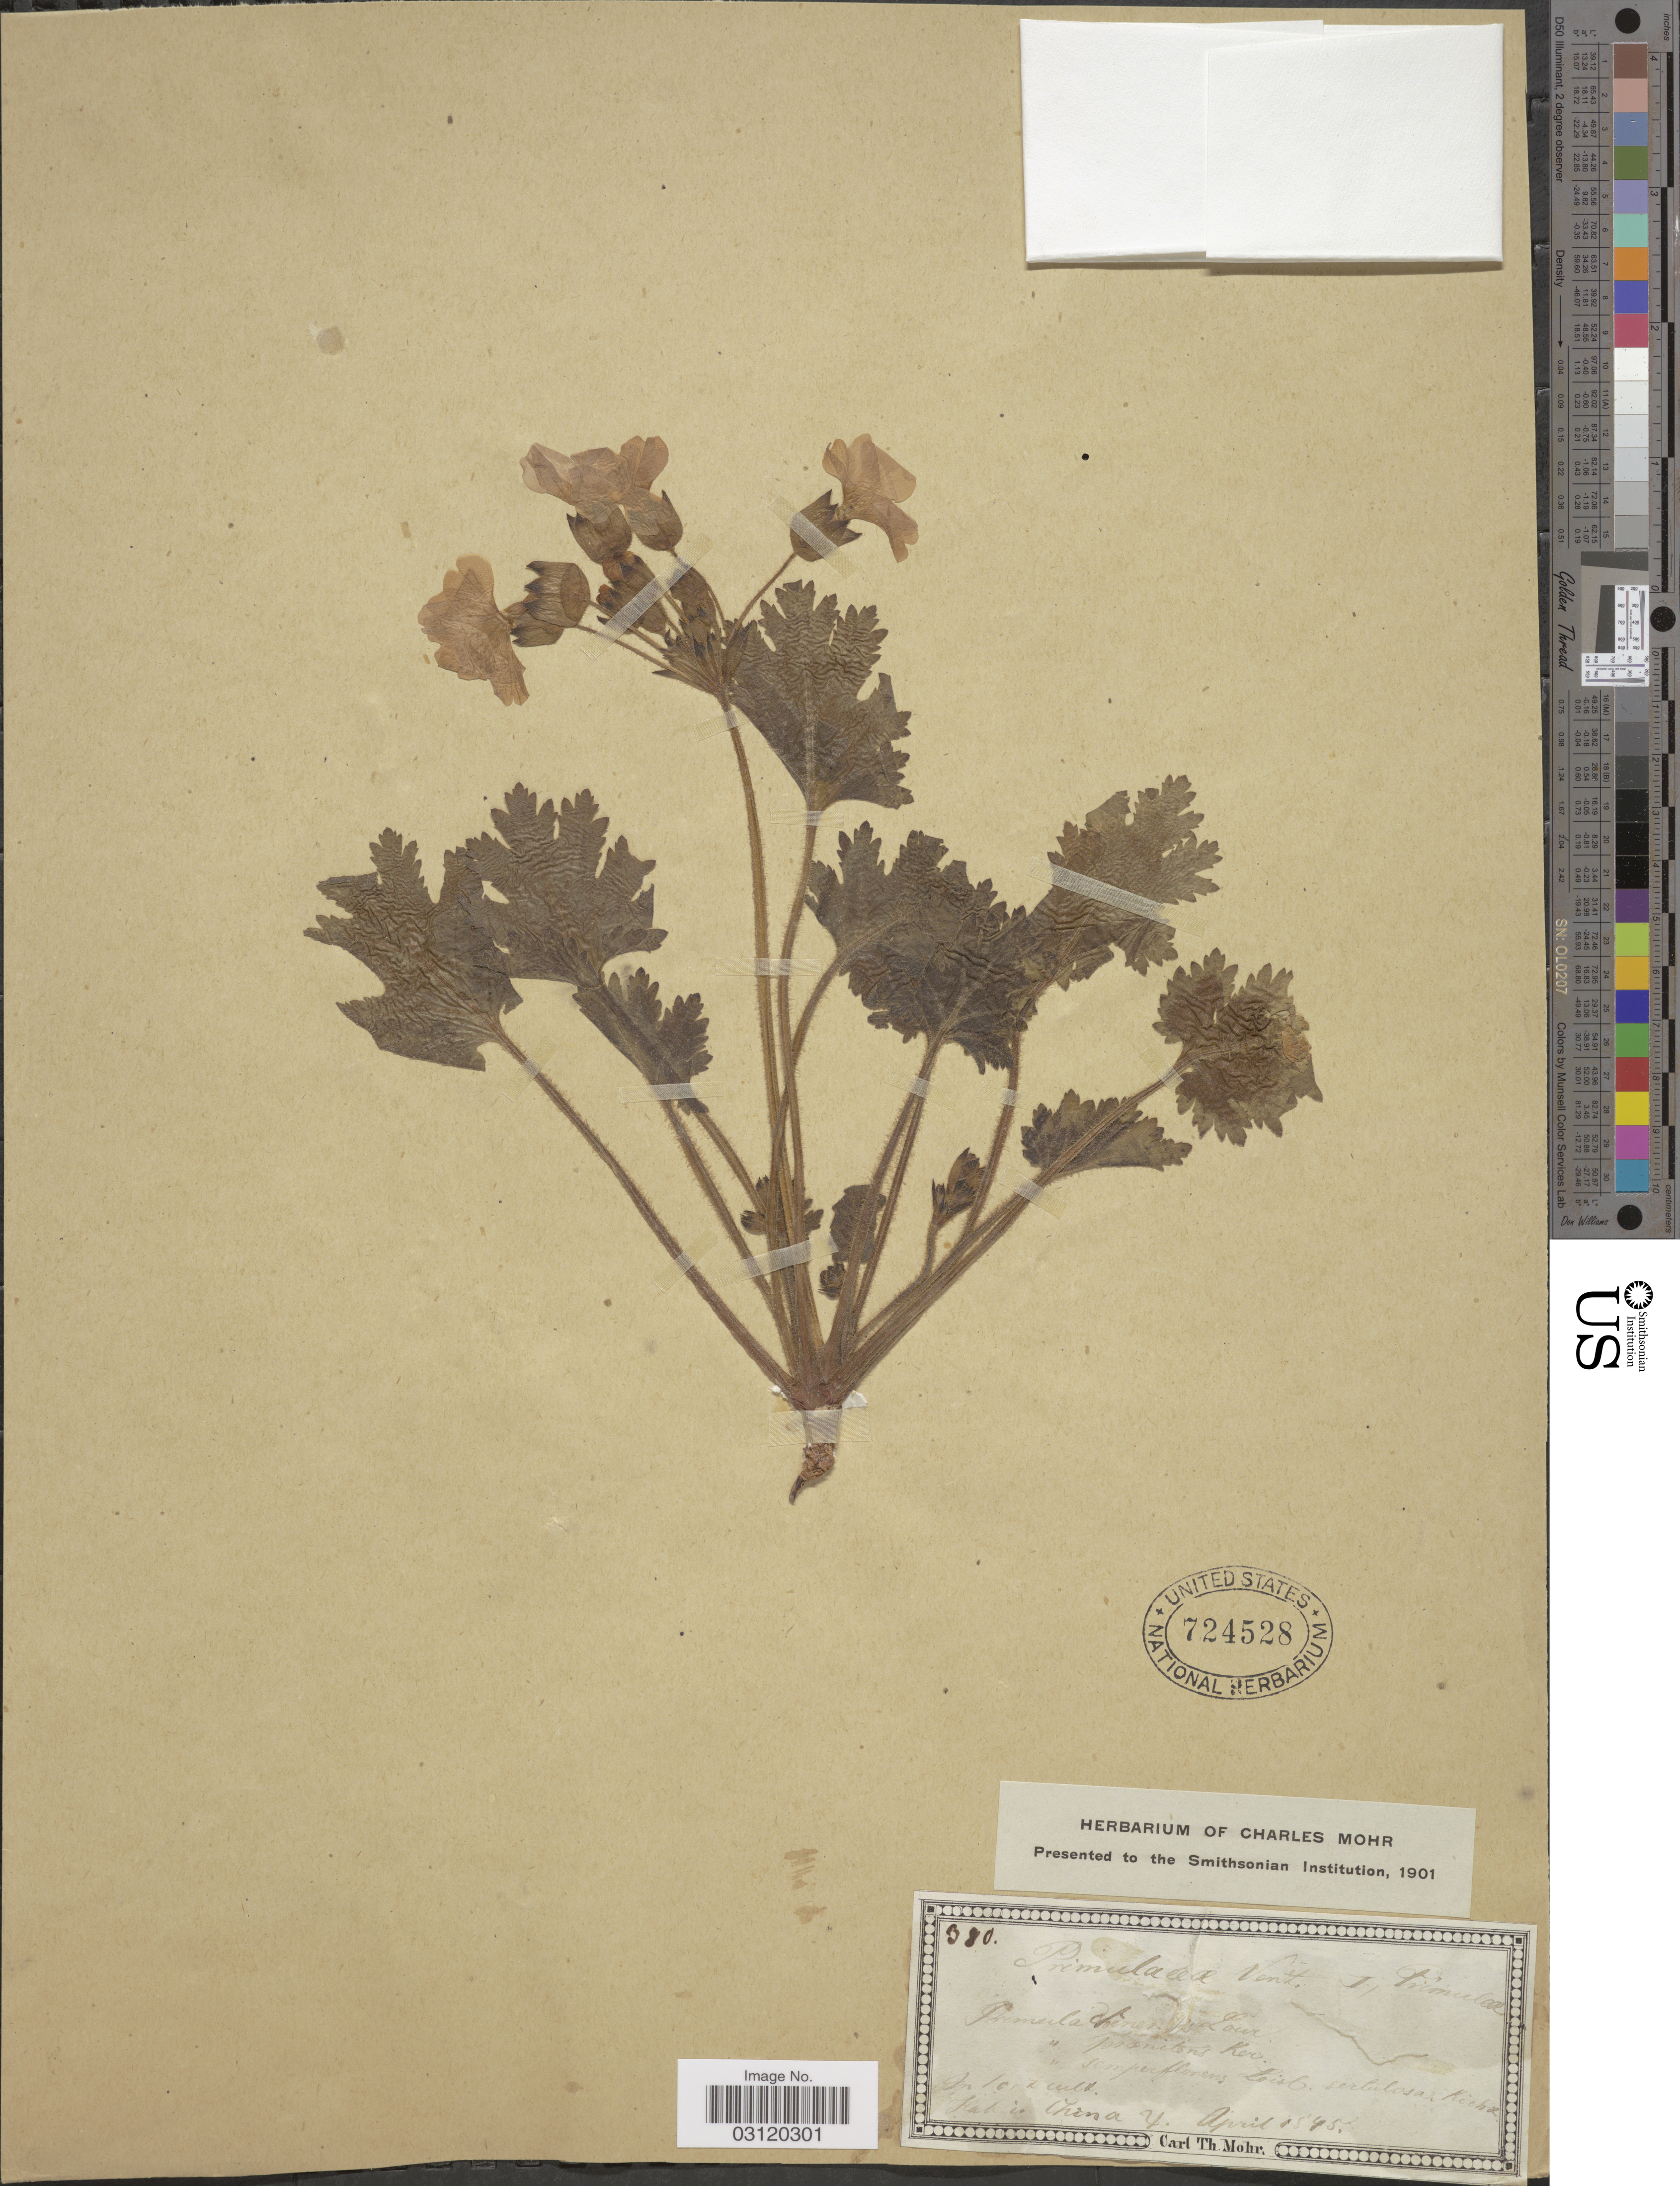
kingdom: Plantae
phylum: Tracheophyta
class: Magnoliopsida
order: Ericales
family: Primulaceae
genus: Primula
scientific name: Primula sp.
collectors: ex herb. Charles Mohr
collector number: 380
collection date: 1845-04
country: China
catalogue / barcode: US 724528